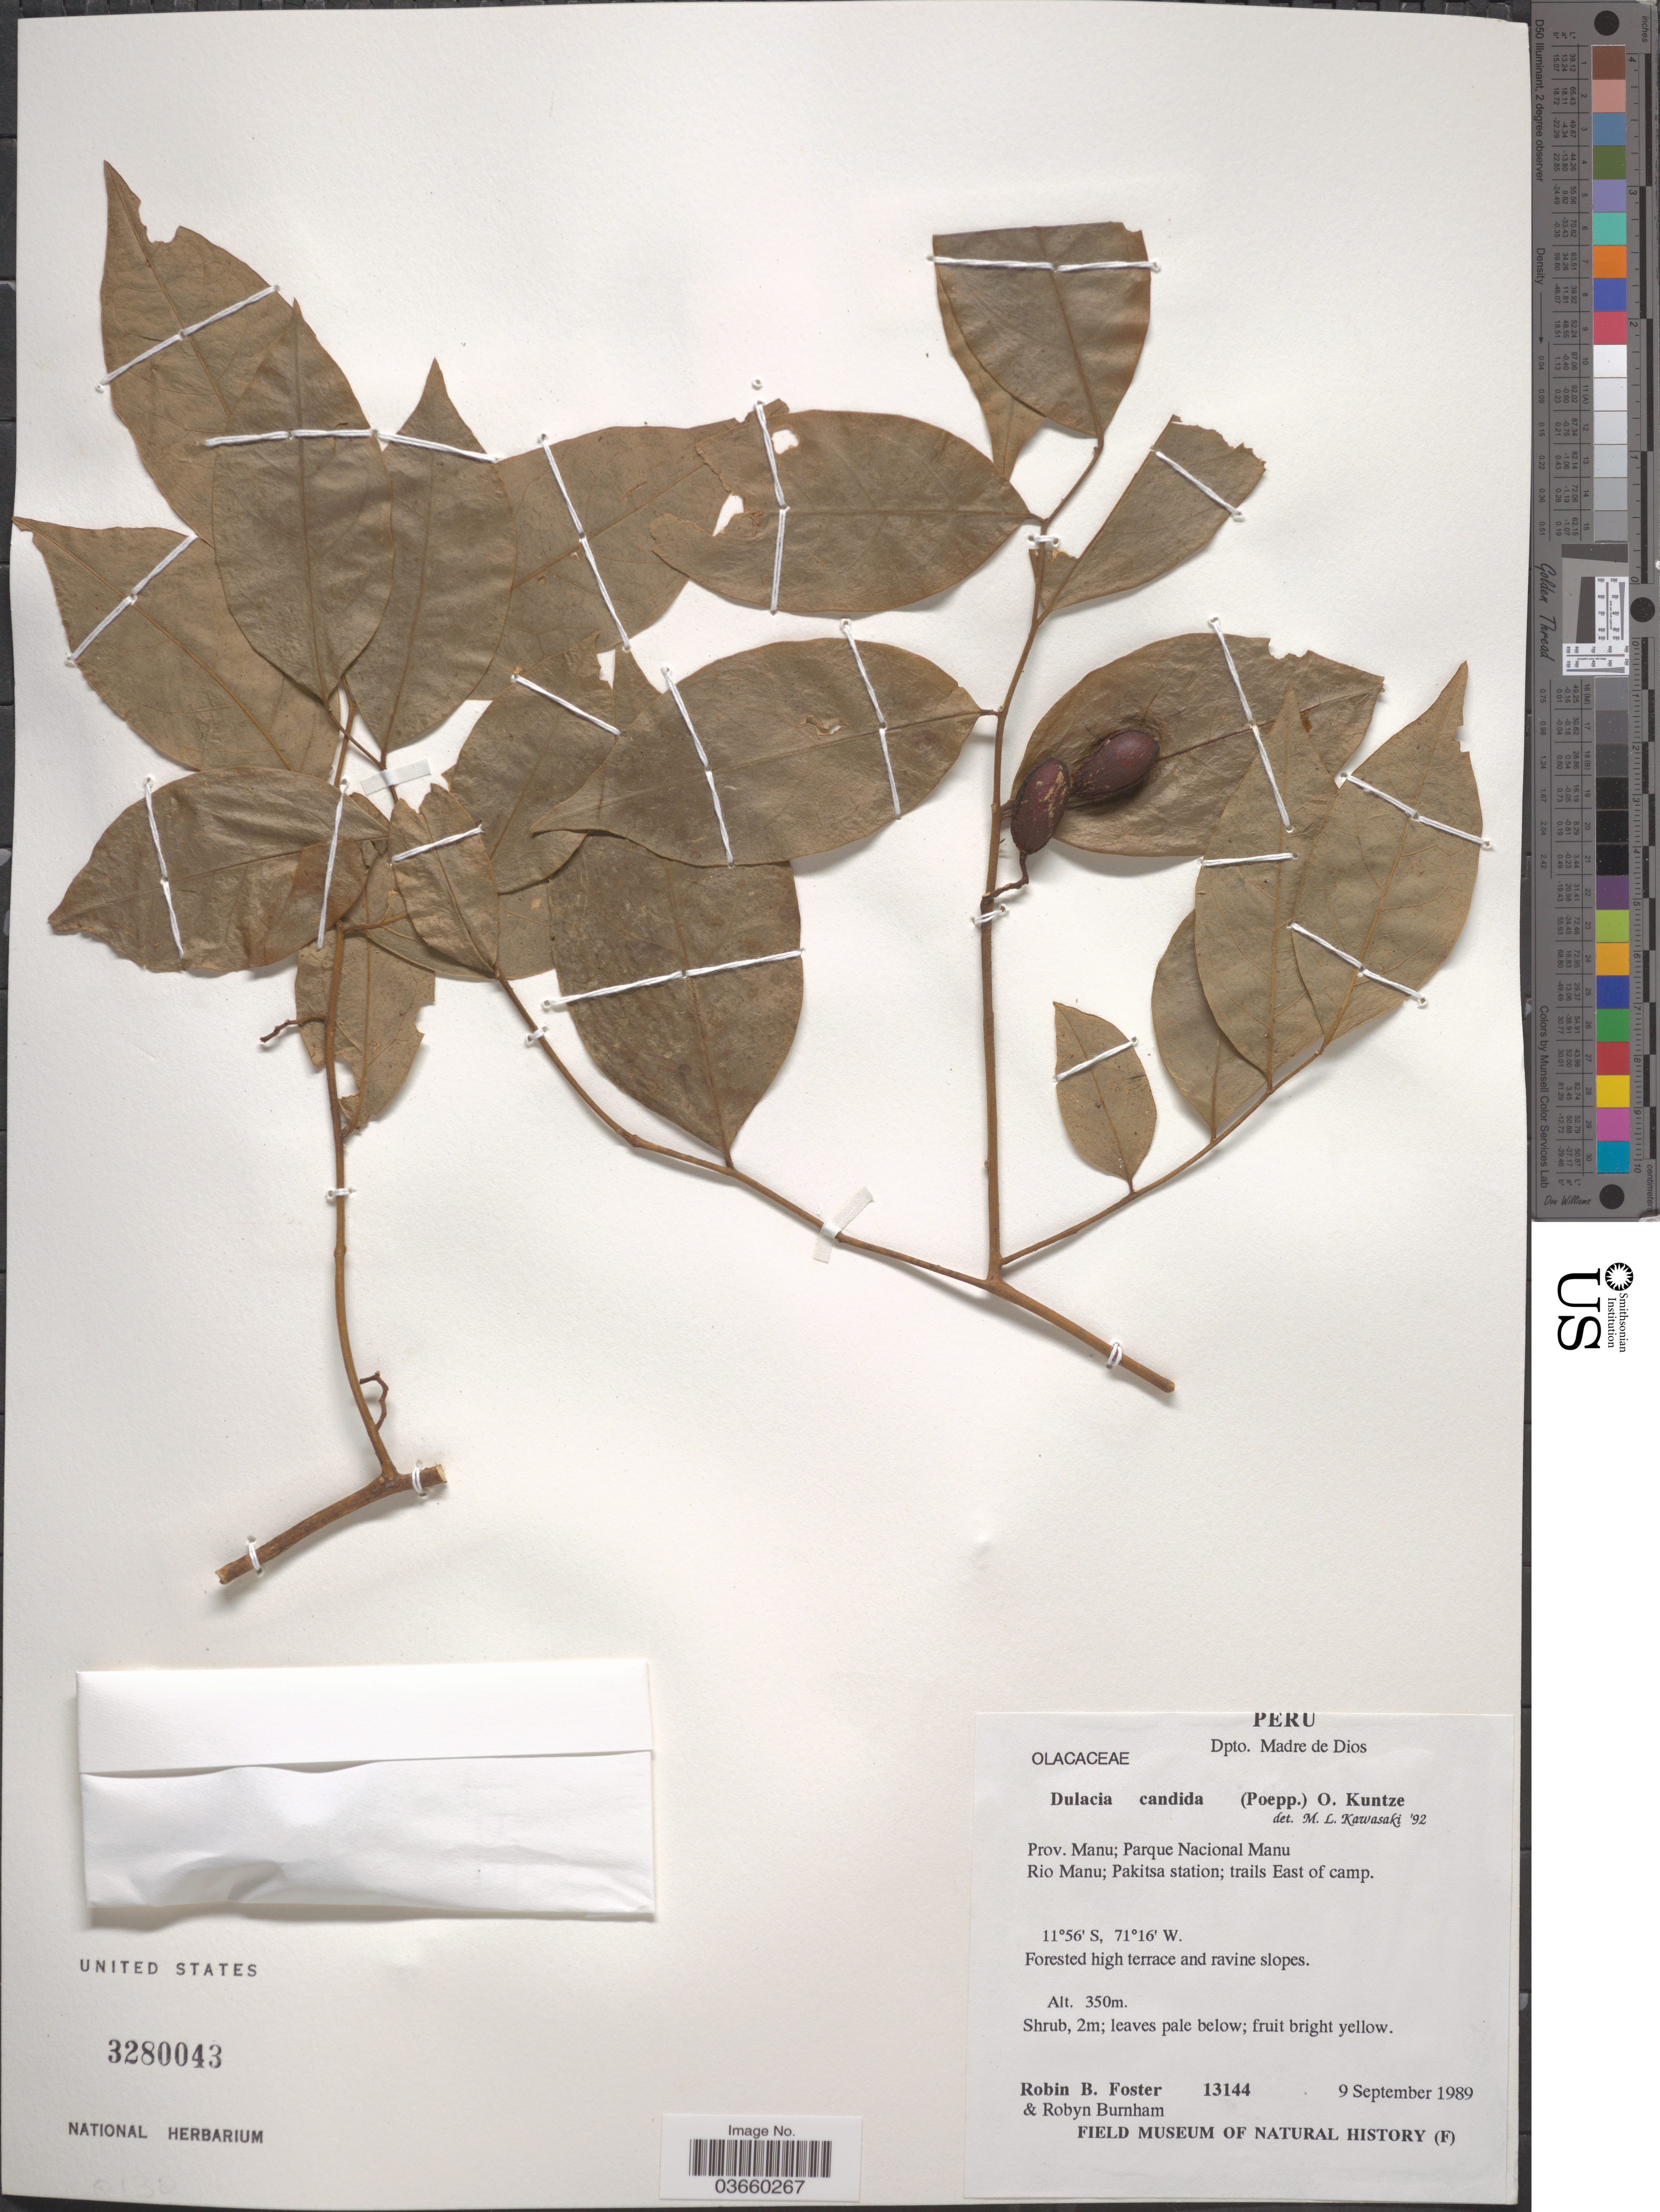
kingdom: Plantae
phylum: Tracheophyta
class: Magnoliopsida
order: Santalales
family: Olacaceae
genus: Dulacia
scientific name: Dulacia candida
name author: (Poepp.) Kuntze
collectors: R. B. Foster & R. J. Burnham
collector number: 13144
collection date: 1989-09-09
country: Peru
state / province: Madre de Dios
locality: Dpto. Madre de Dios. Prov. Manu; Parque Nacional Manu. Rio Manu; Pakista station; trails East of Camp.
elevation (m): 350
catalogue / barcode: US 3280043